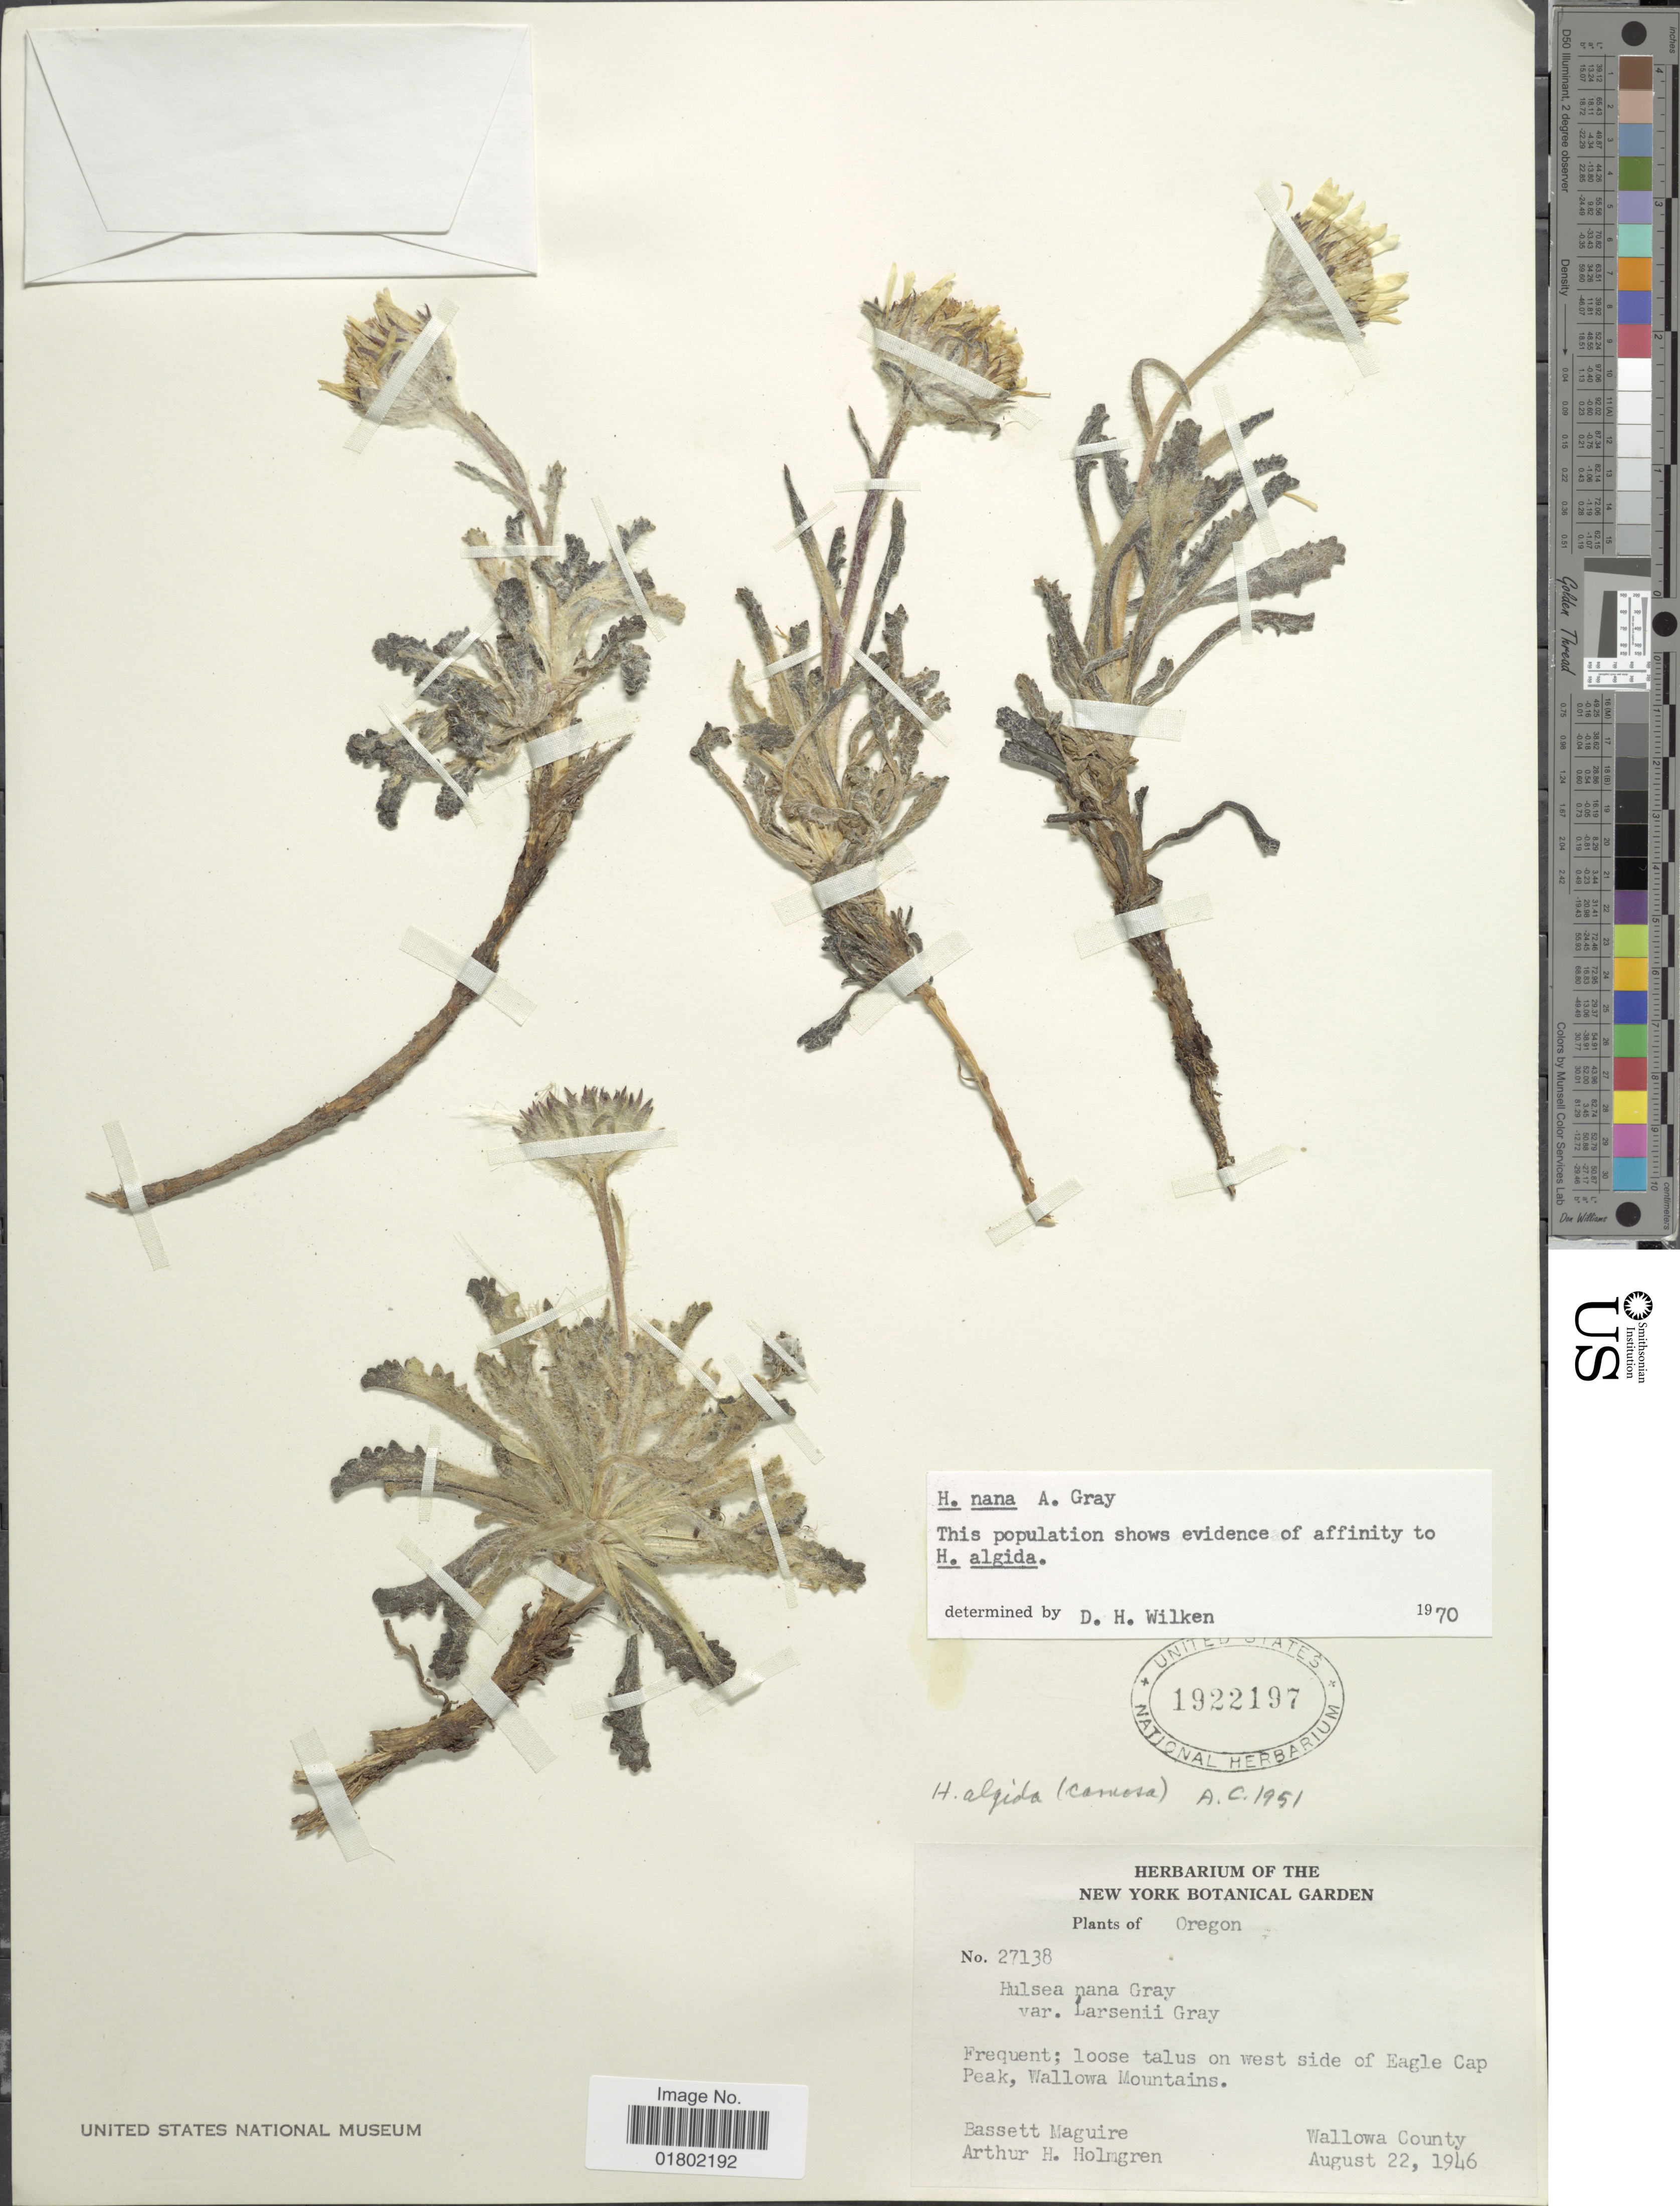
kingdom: Plantae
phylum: Tracheophyta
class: Magnoliopsida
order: Asterales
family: Asteraceae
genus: Hulsea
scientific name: Hulsea nana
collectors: B. Maguire & A. H. Holmgren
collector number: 27138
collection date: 1946-08-22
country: United States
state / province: Oregon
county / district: Wallowa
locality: On west side of Eagle Cap Peak, Wallowa Mountains, Wallowa County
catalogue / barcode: US 1922197